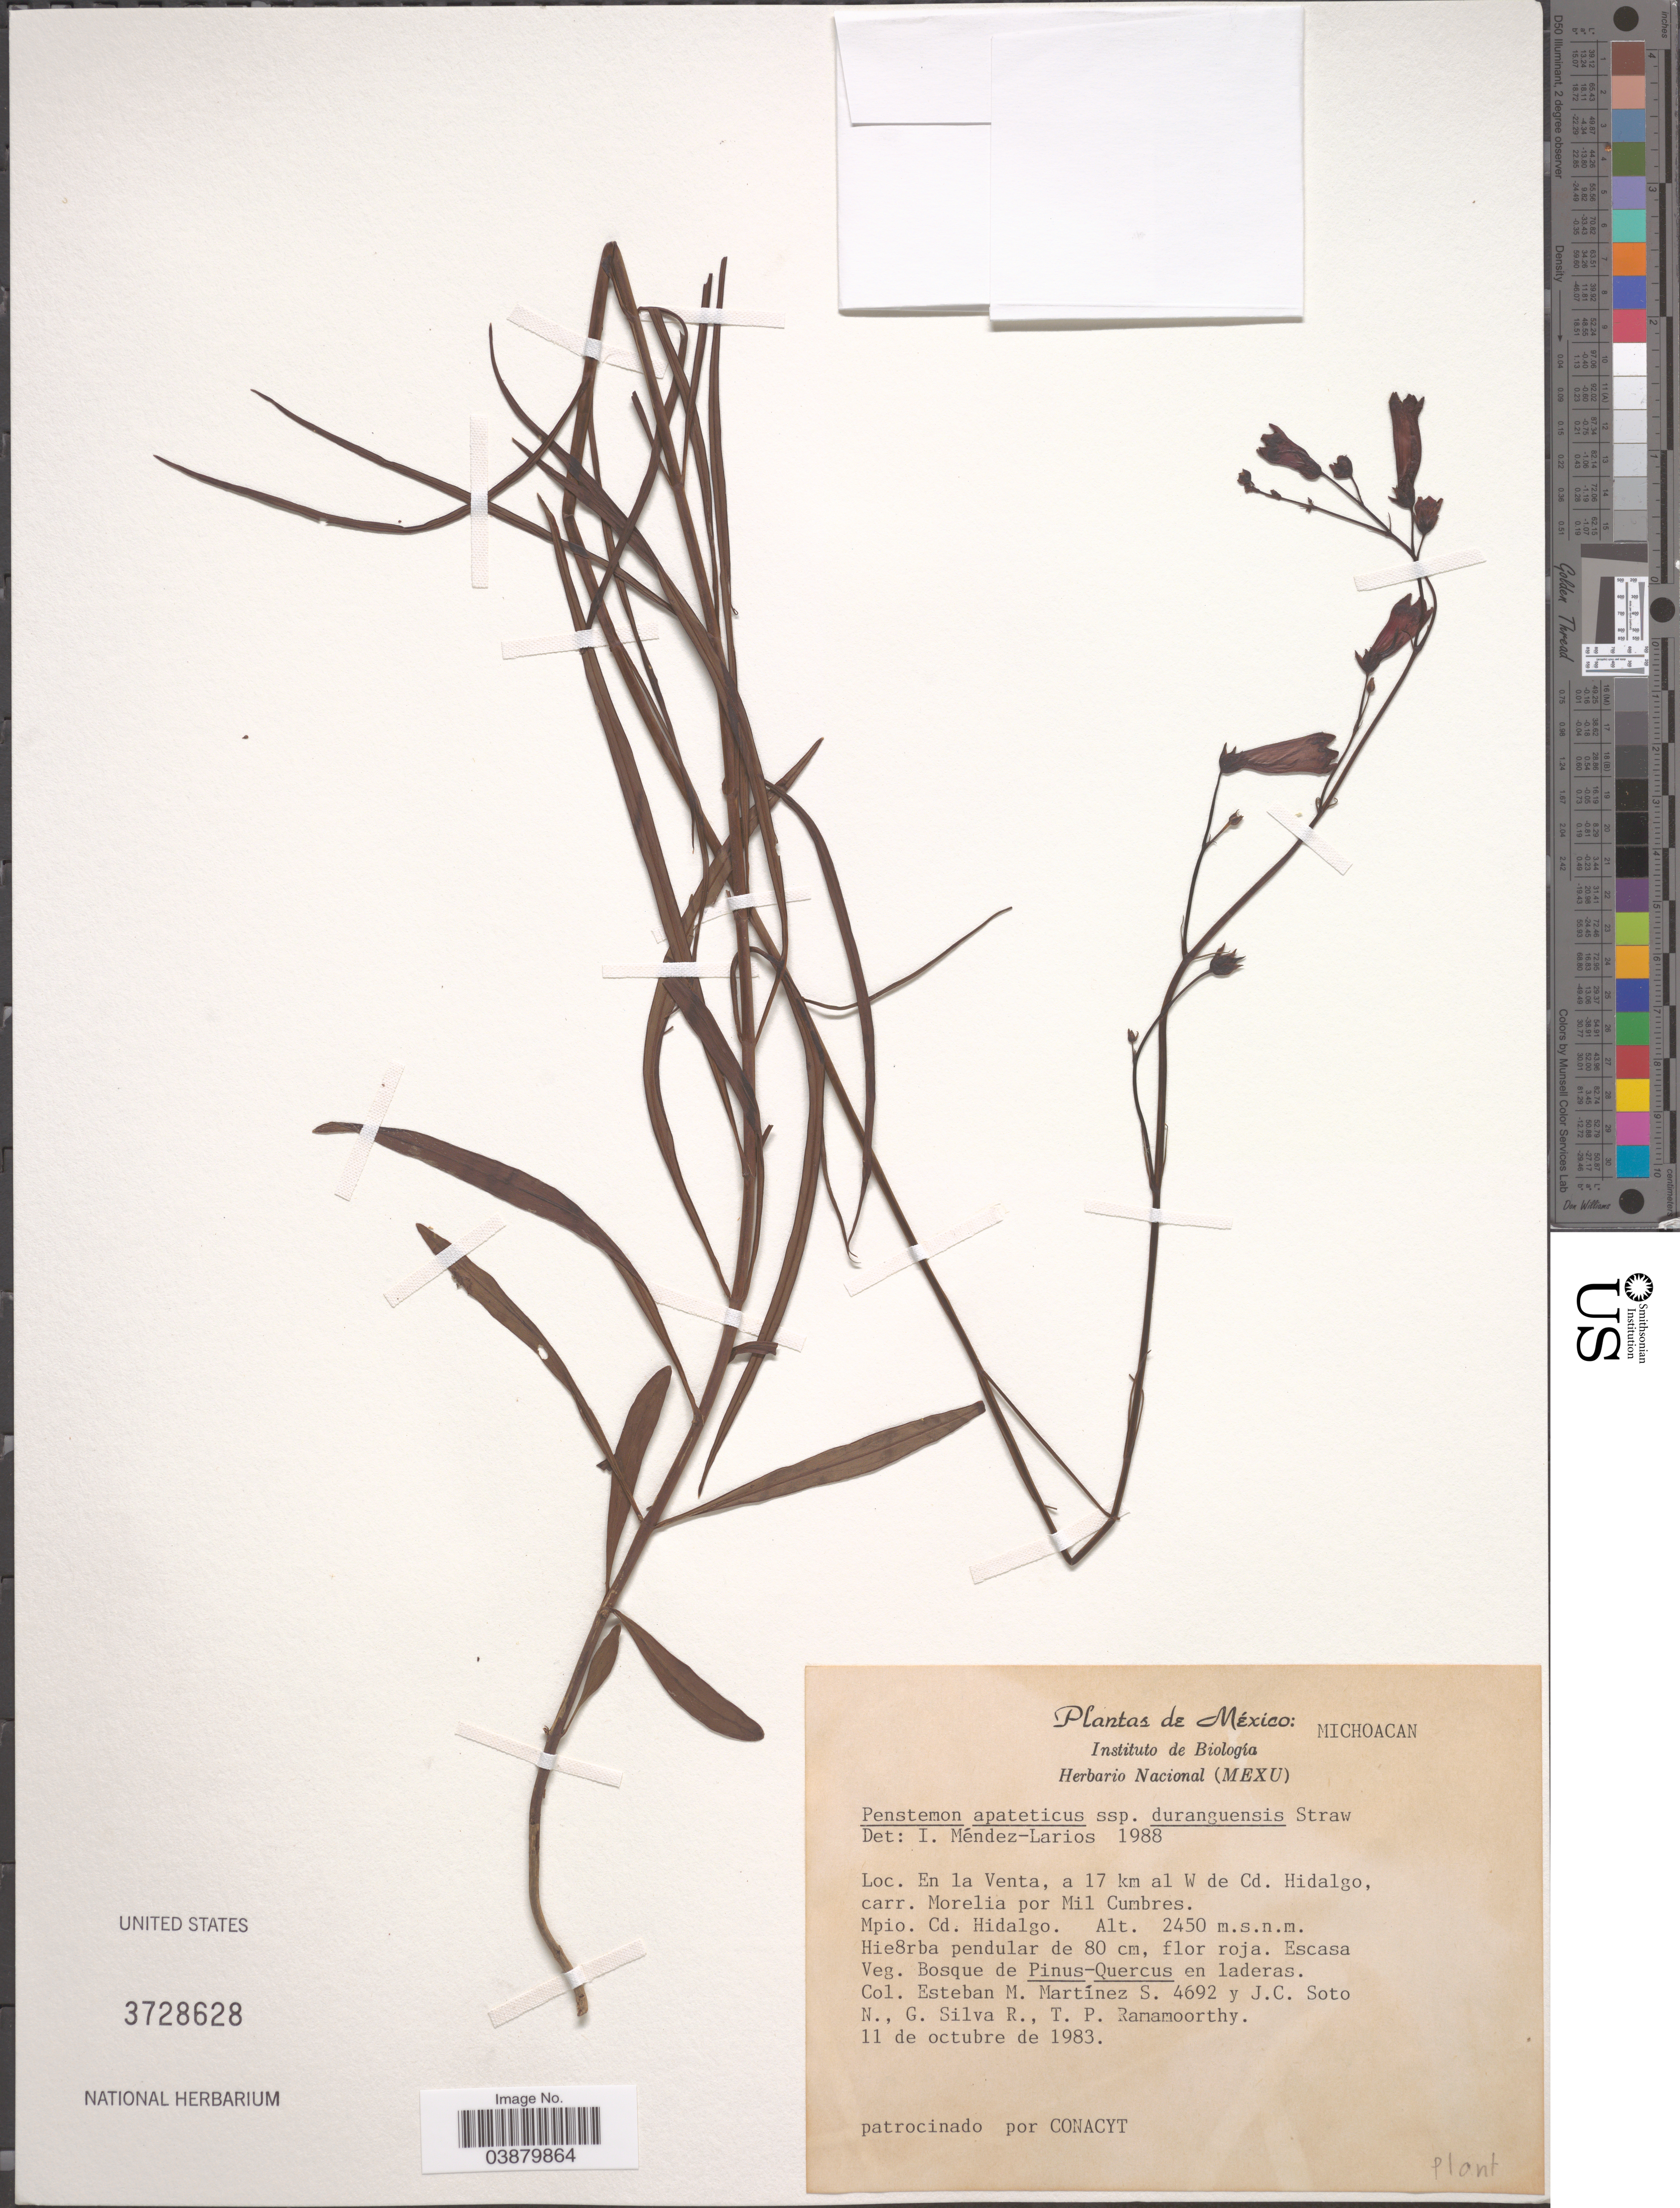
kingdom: Plantae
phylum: Tracheophyta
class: Magnoliopsida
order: Lamiales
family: Plantaginaceae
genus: Penstemon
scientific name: Penstemon miniatus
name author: Lindl.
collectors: M. Esteban, S. Martinez, J. C. Soto Núñez, G. Silva R. & T. P. Ramamoorthy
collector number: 4692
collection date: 1983-10-11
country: Mexico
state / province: Michoacán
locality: En la Venta, a 17 km al W de Cd. Hidalgo, carr. Morelia por Mil Cumbres. Mpio. Cd. Hidalgo.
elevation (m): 2450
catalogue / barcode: US 3728628